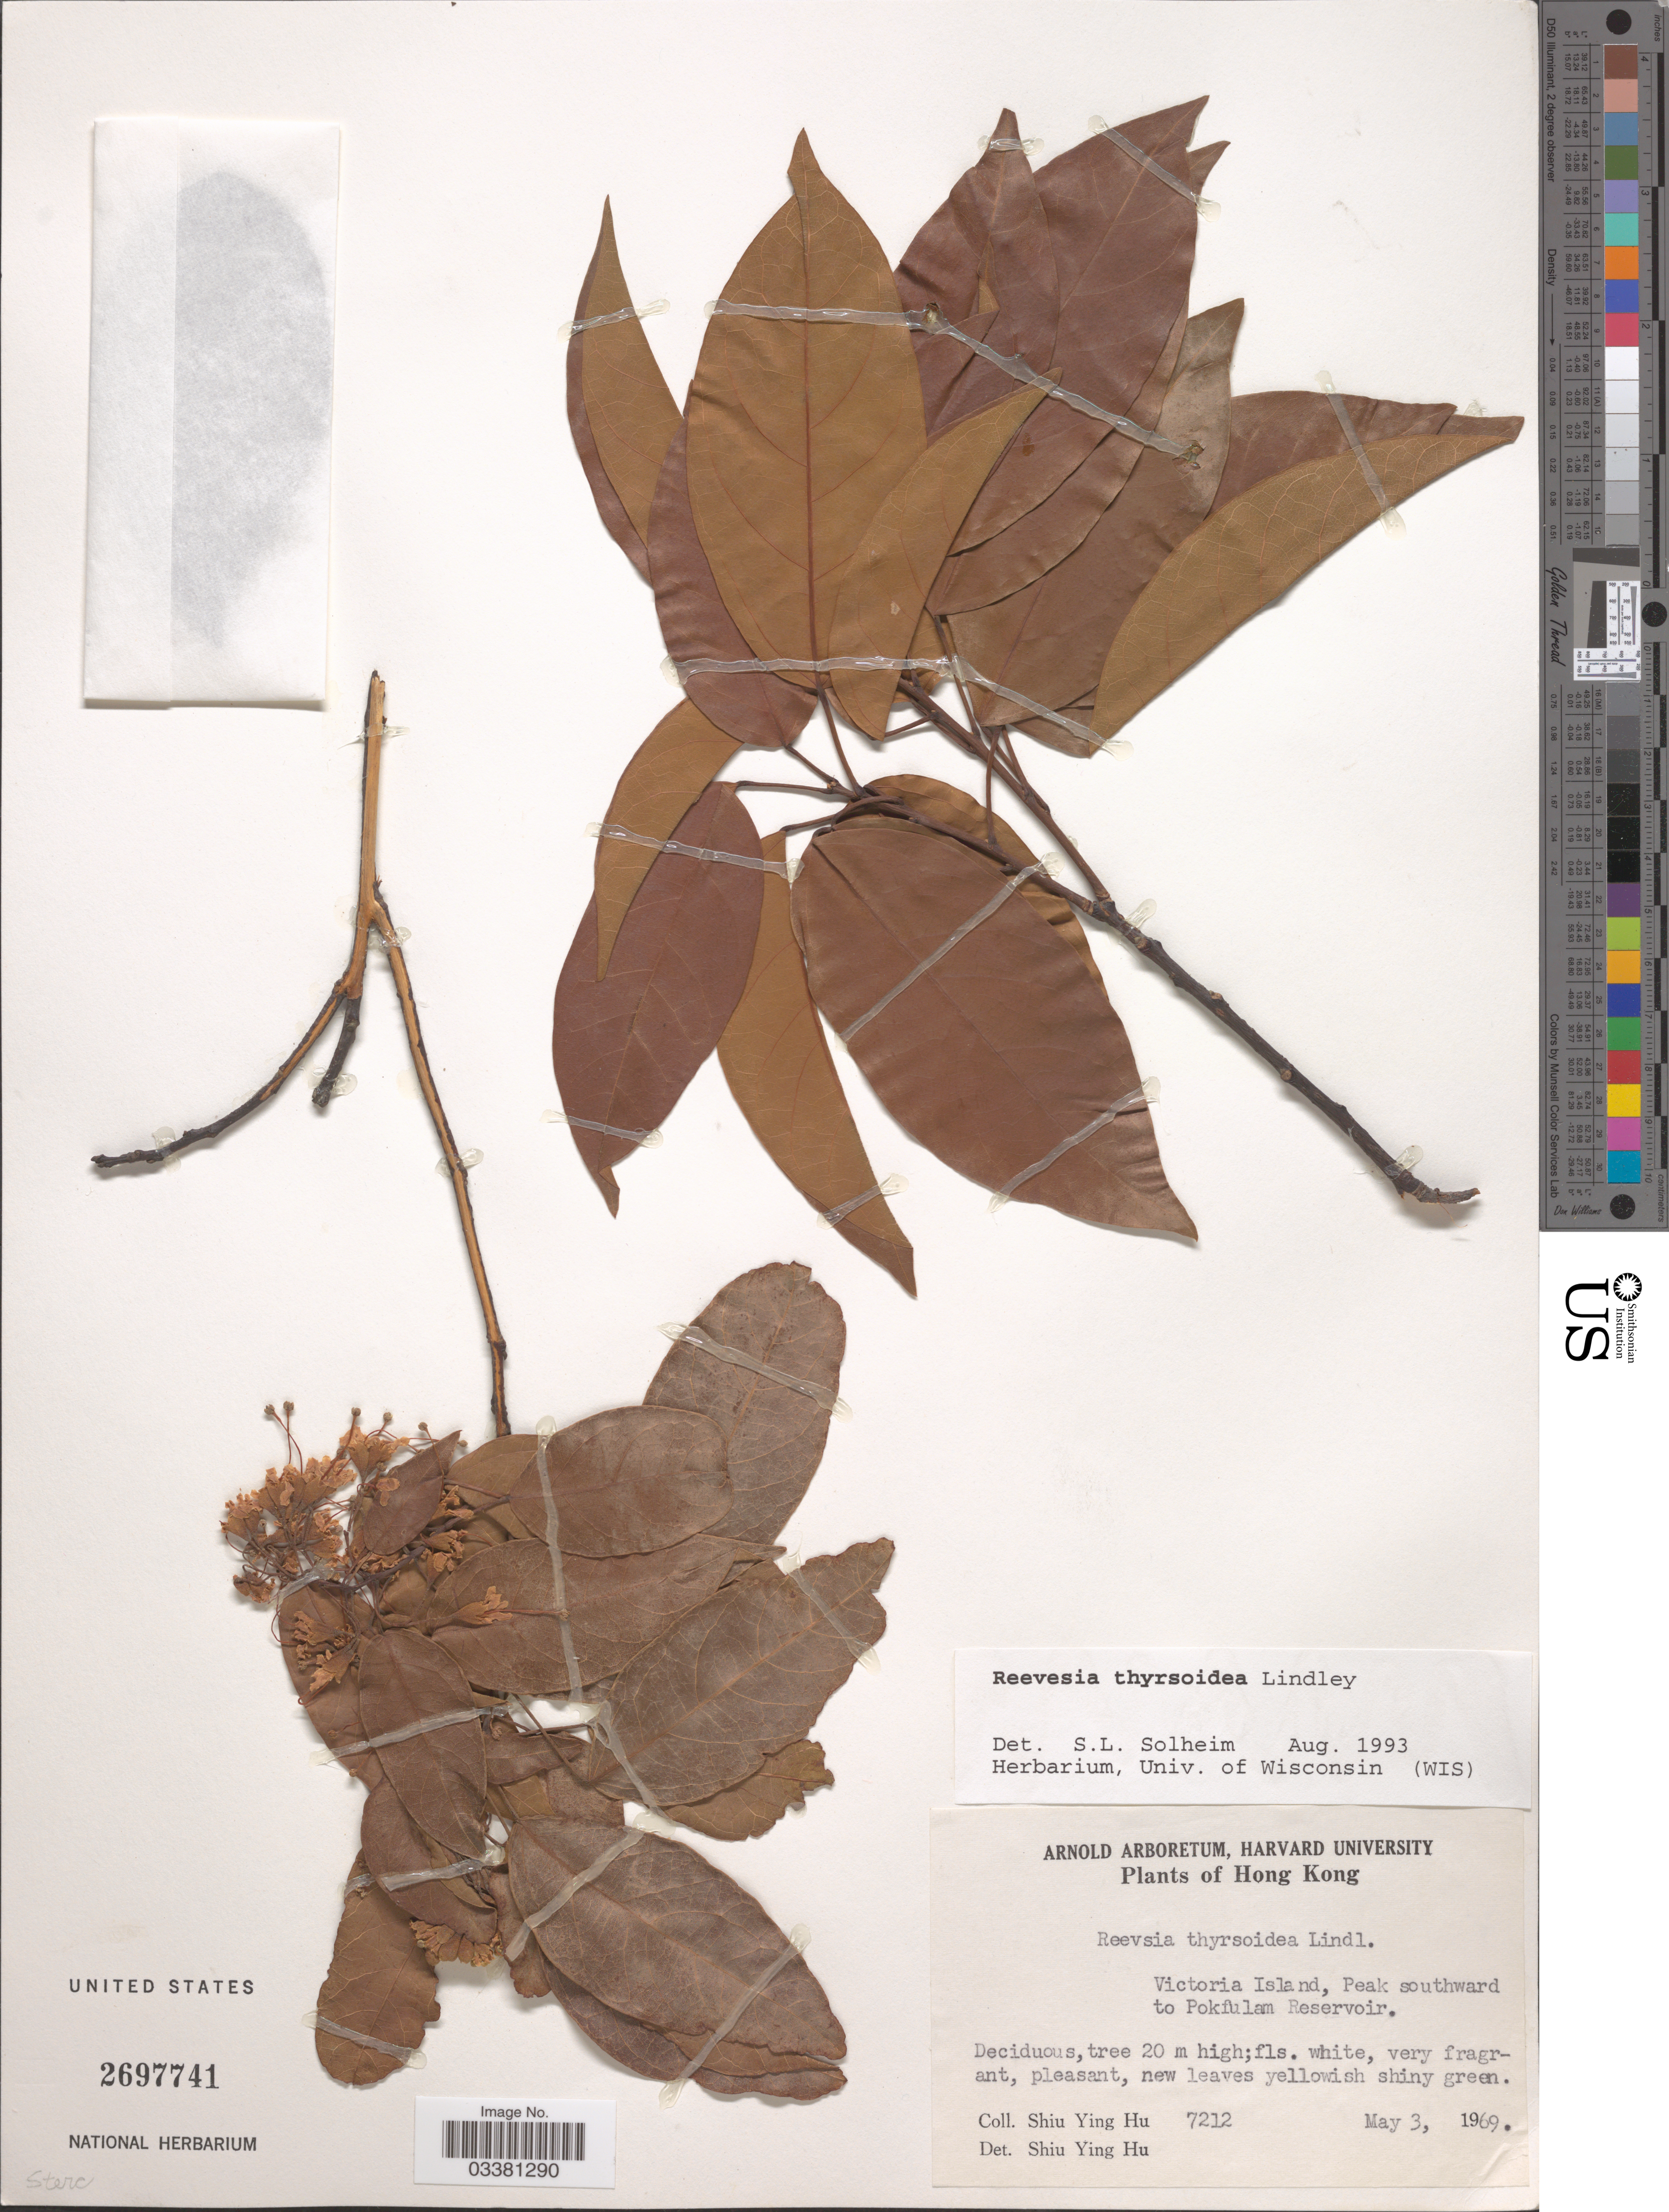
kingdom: Plantae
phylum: Tracheophyta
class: Magnoliopsida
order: Malvales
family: Malvaceae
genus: Reevesia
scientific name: Reevesia thyrsoidea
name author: Lindl.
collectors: S. Y. Hu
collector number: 7212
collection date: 1969-05-03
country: China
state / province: Hong Kong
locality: Victoria Island, Peak southward to Pokfulam Reservoir.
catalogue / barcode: US 2697741